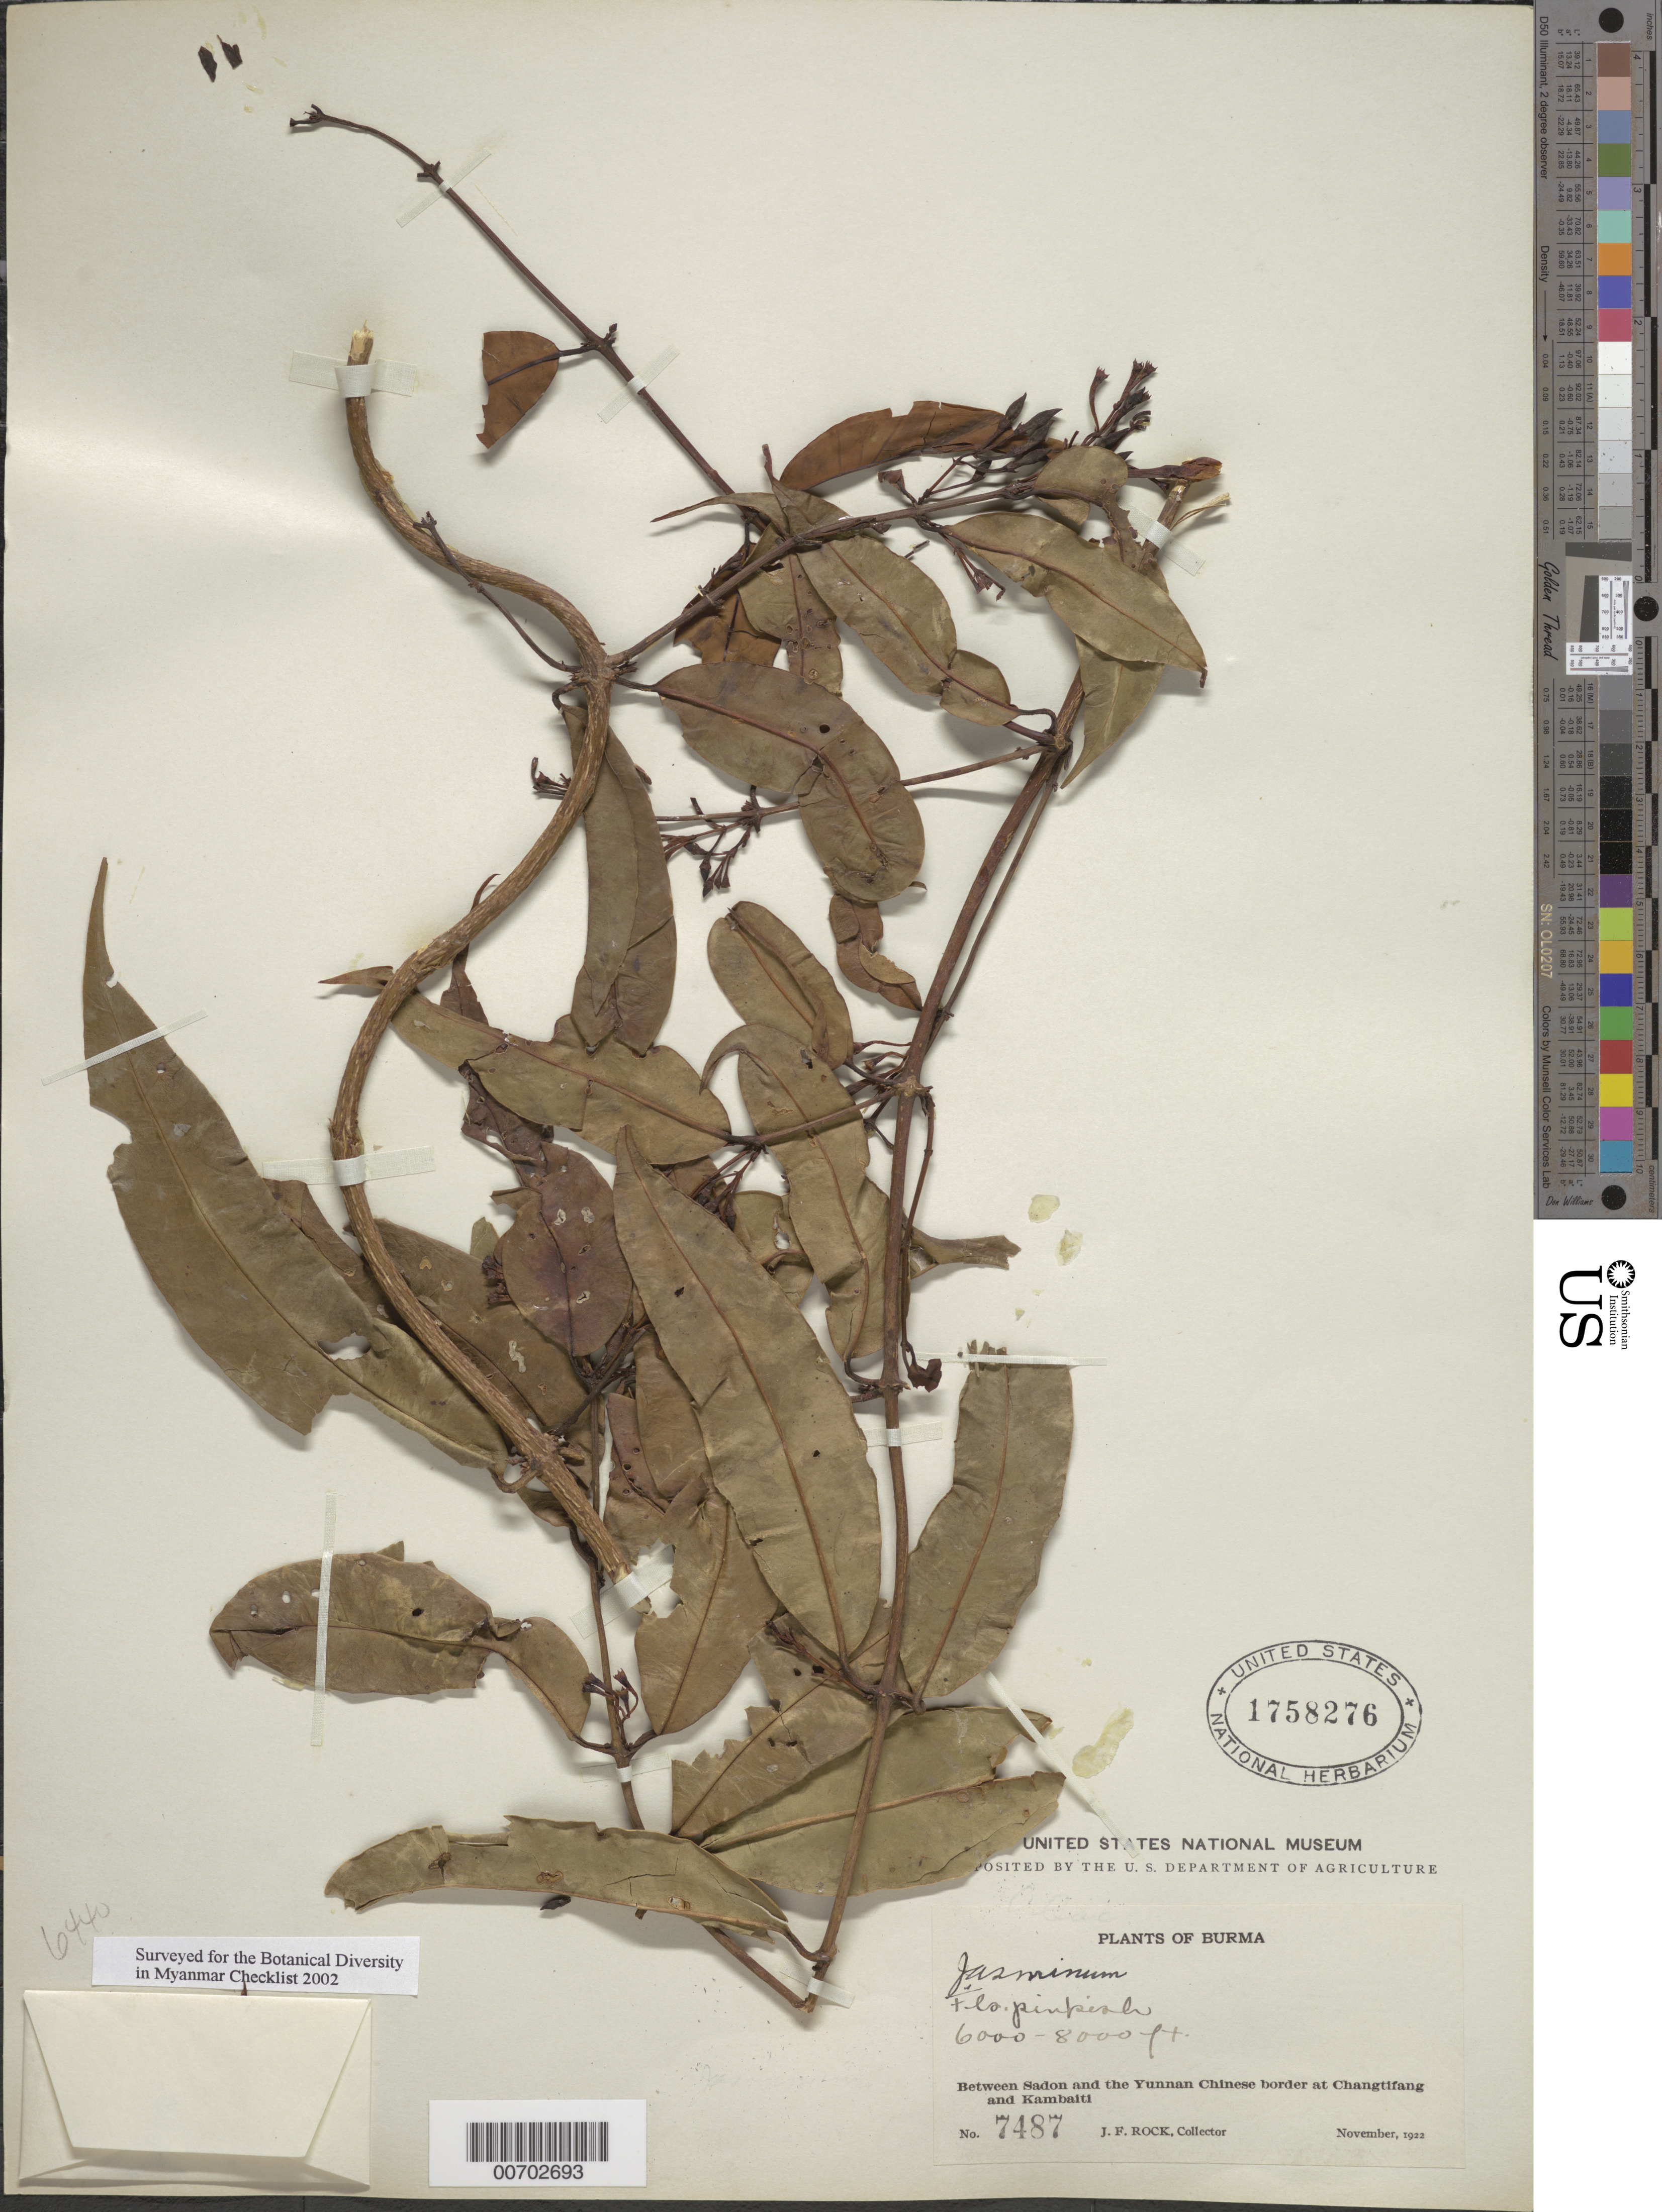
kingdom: Plantae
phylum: Tracheophyta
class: Magnoliopsida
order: Lamiales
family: Oleaceae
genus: Jasminum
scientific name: Jasminum sp.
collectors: J. F. Rock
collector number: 7487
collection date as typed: Nov 1922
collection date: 1922-11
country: Myanmar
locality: Betw. Sadon & Yunnan Chines border at Changtifang and Kambaiti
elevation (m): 1829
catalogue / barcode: US 1758276